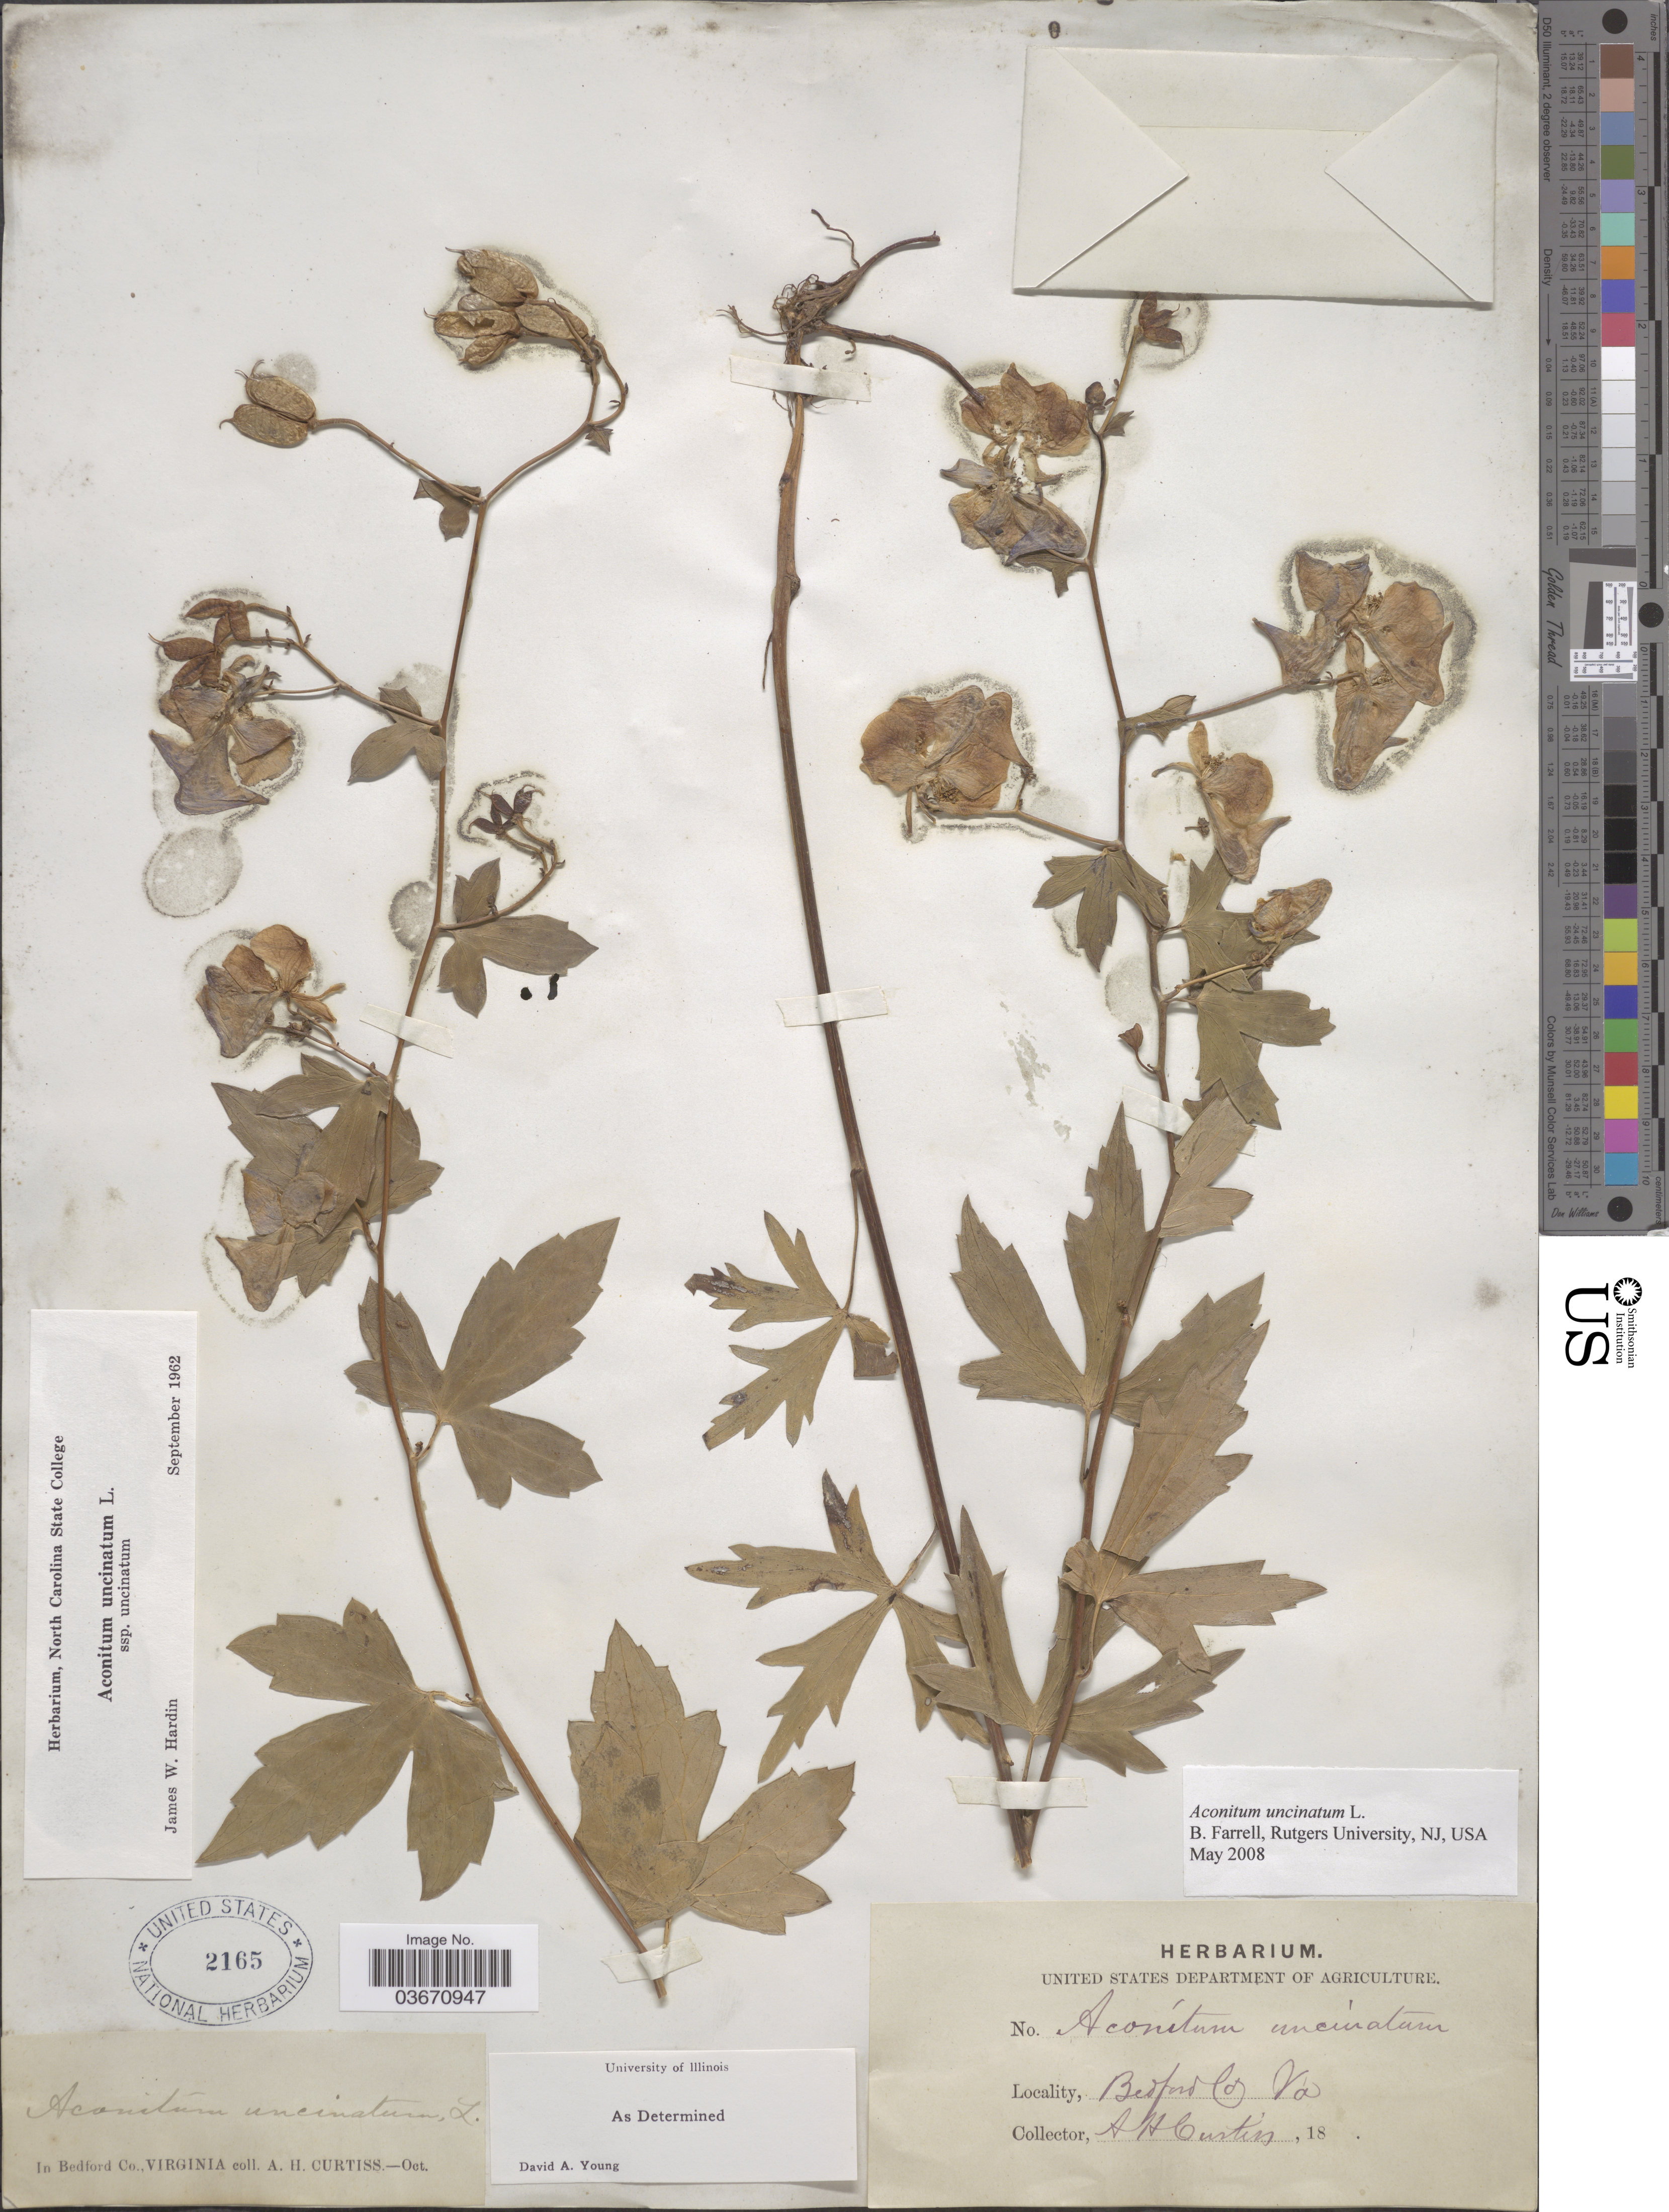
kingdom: Plantae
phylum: Tracheophyta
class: Magnoliopsida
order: Ranunculales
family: Ranunculaceae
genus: Aconitum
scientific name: Aconitum uncinatum var. uncinatum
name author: L.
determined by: Hardin, James W., Curator (NCSC), North Carolina State University (UNITED STATES)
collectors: A. H. Curtiss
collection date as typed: Oct. 18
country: United States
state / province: Virginia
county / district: Bedford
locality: In Bedford Co.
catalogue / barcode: US 2165